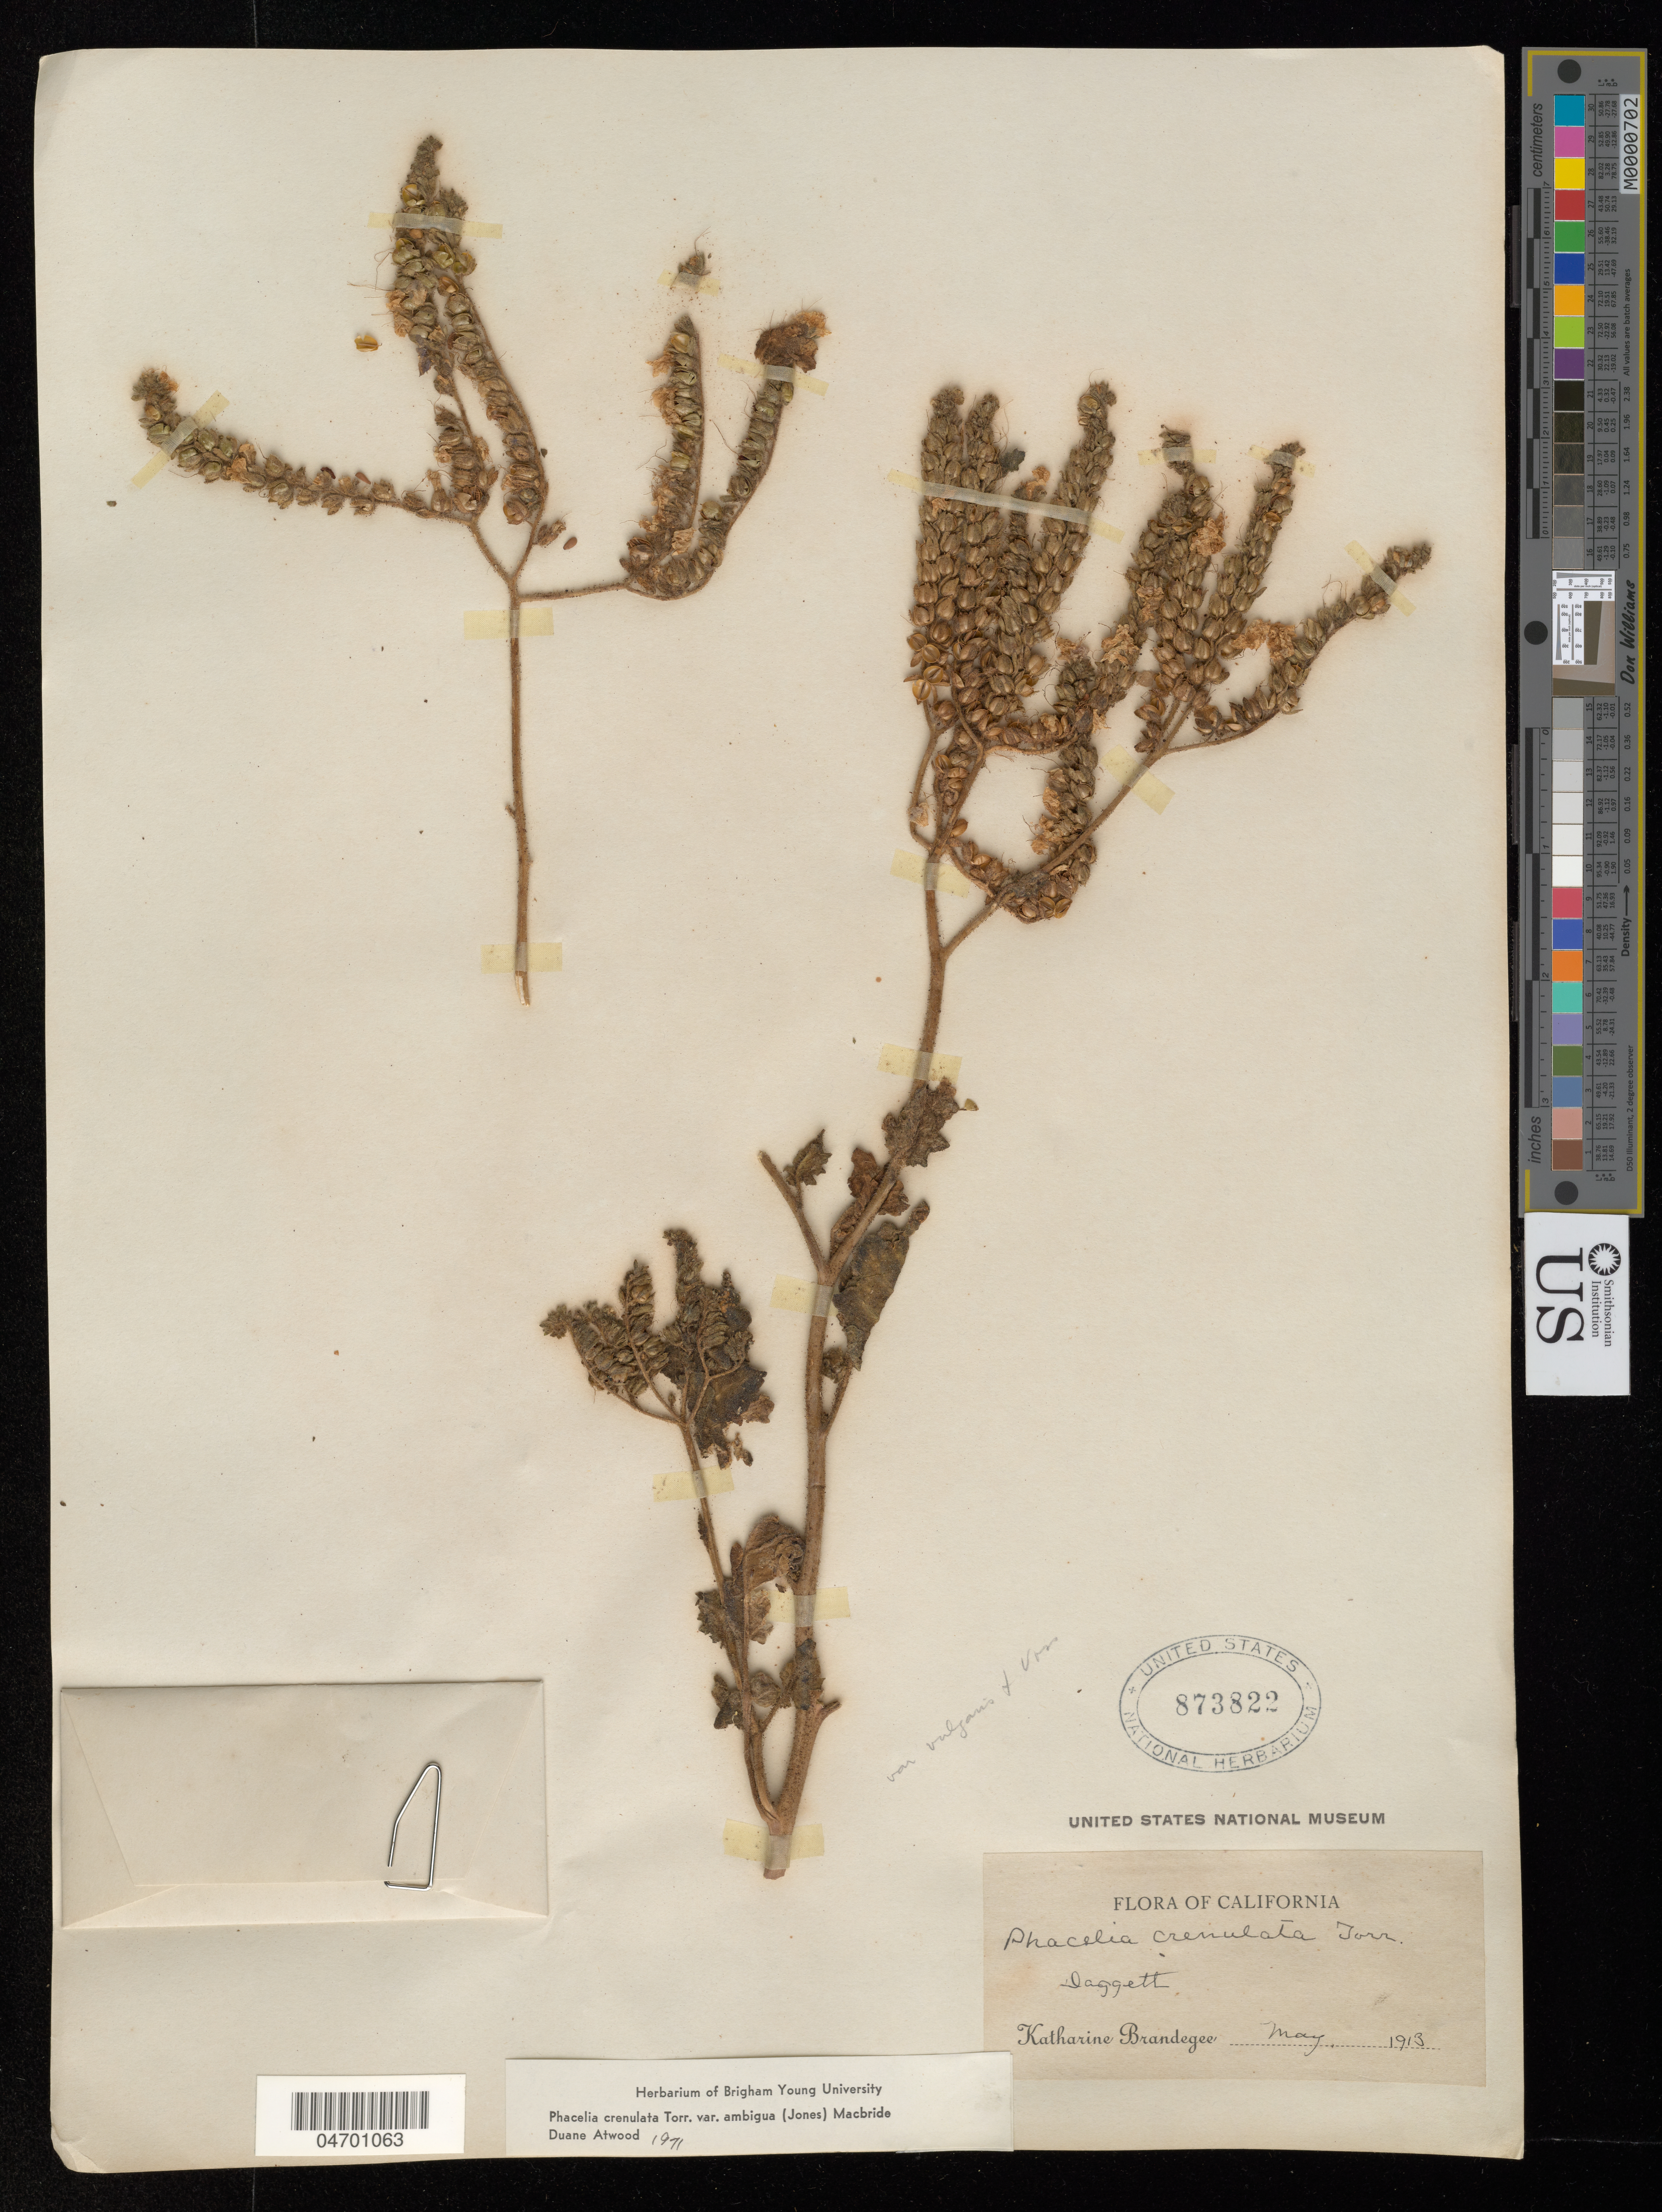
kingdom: Plantae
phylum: Tracheophyta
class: Magnoliopsida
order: Boraginales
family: Hydrophyllaceae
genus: Phacelia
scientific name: Phacelia crenulata var. ambigua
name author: (M.E. Jones) J.F. Macbr.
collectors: K. Brandegee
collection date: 1913-05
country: United States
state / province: California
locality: Daggett.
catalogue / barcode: US 873822